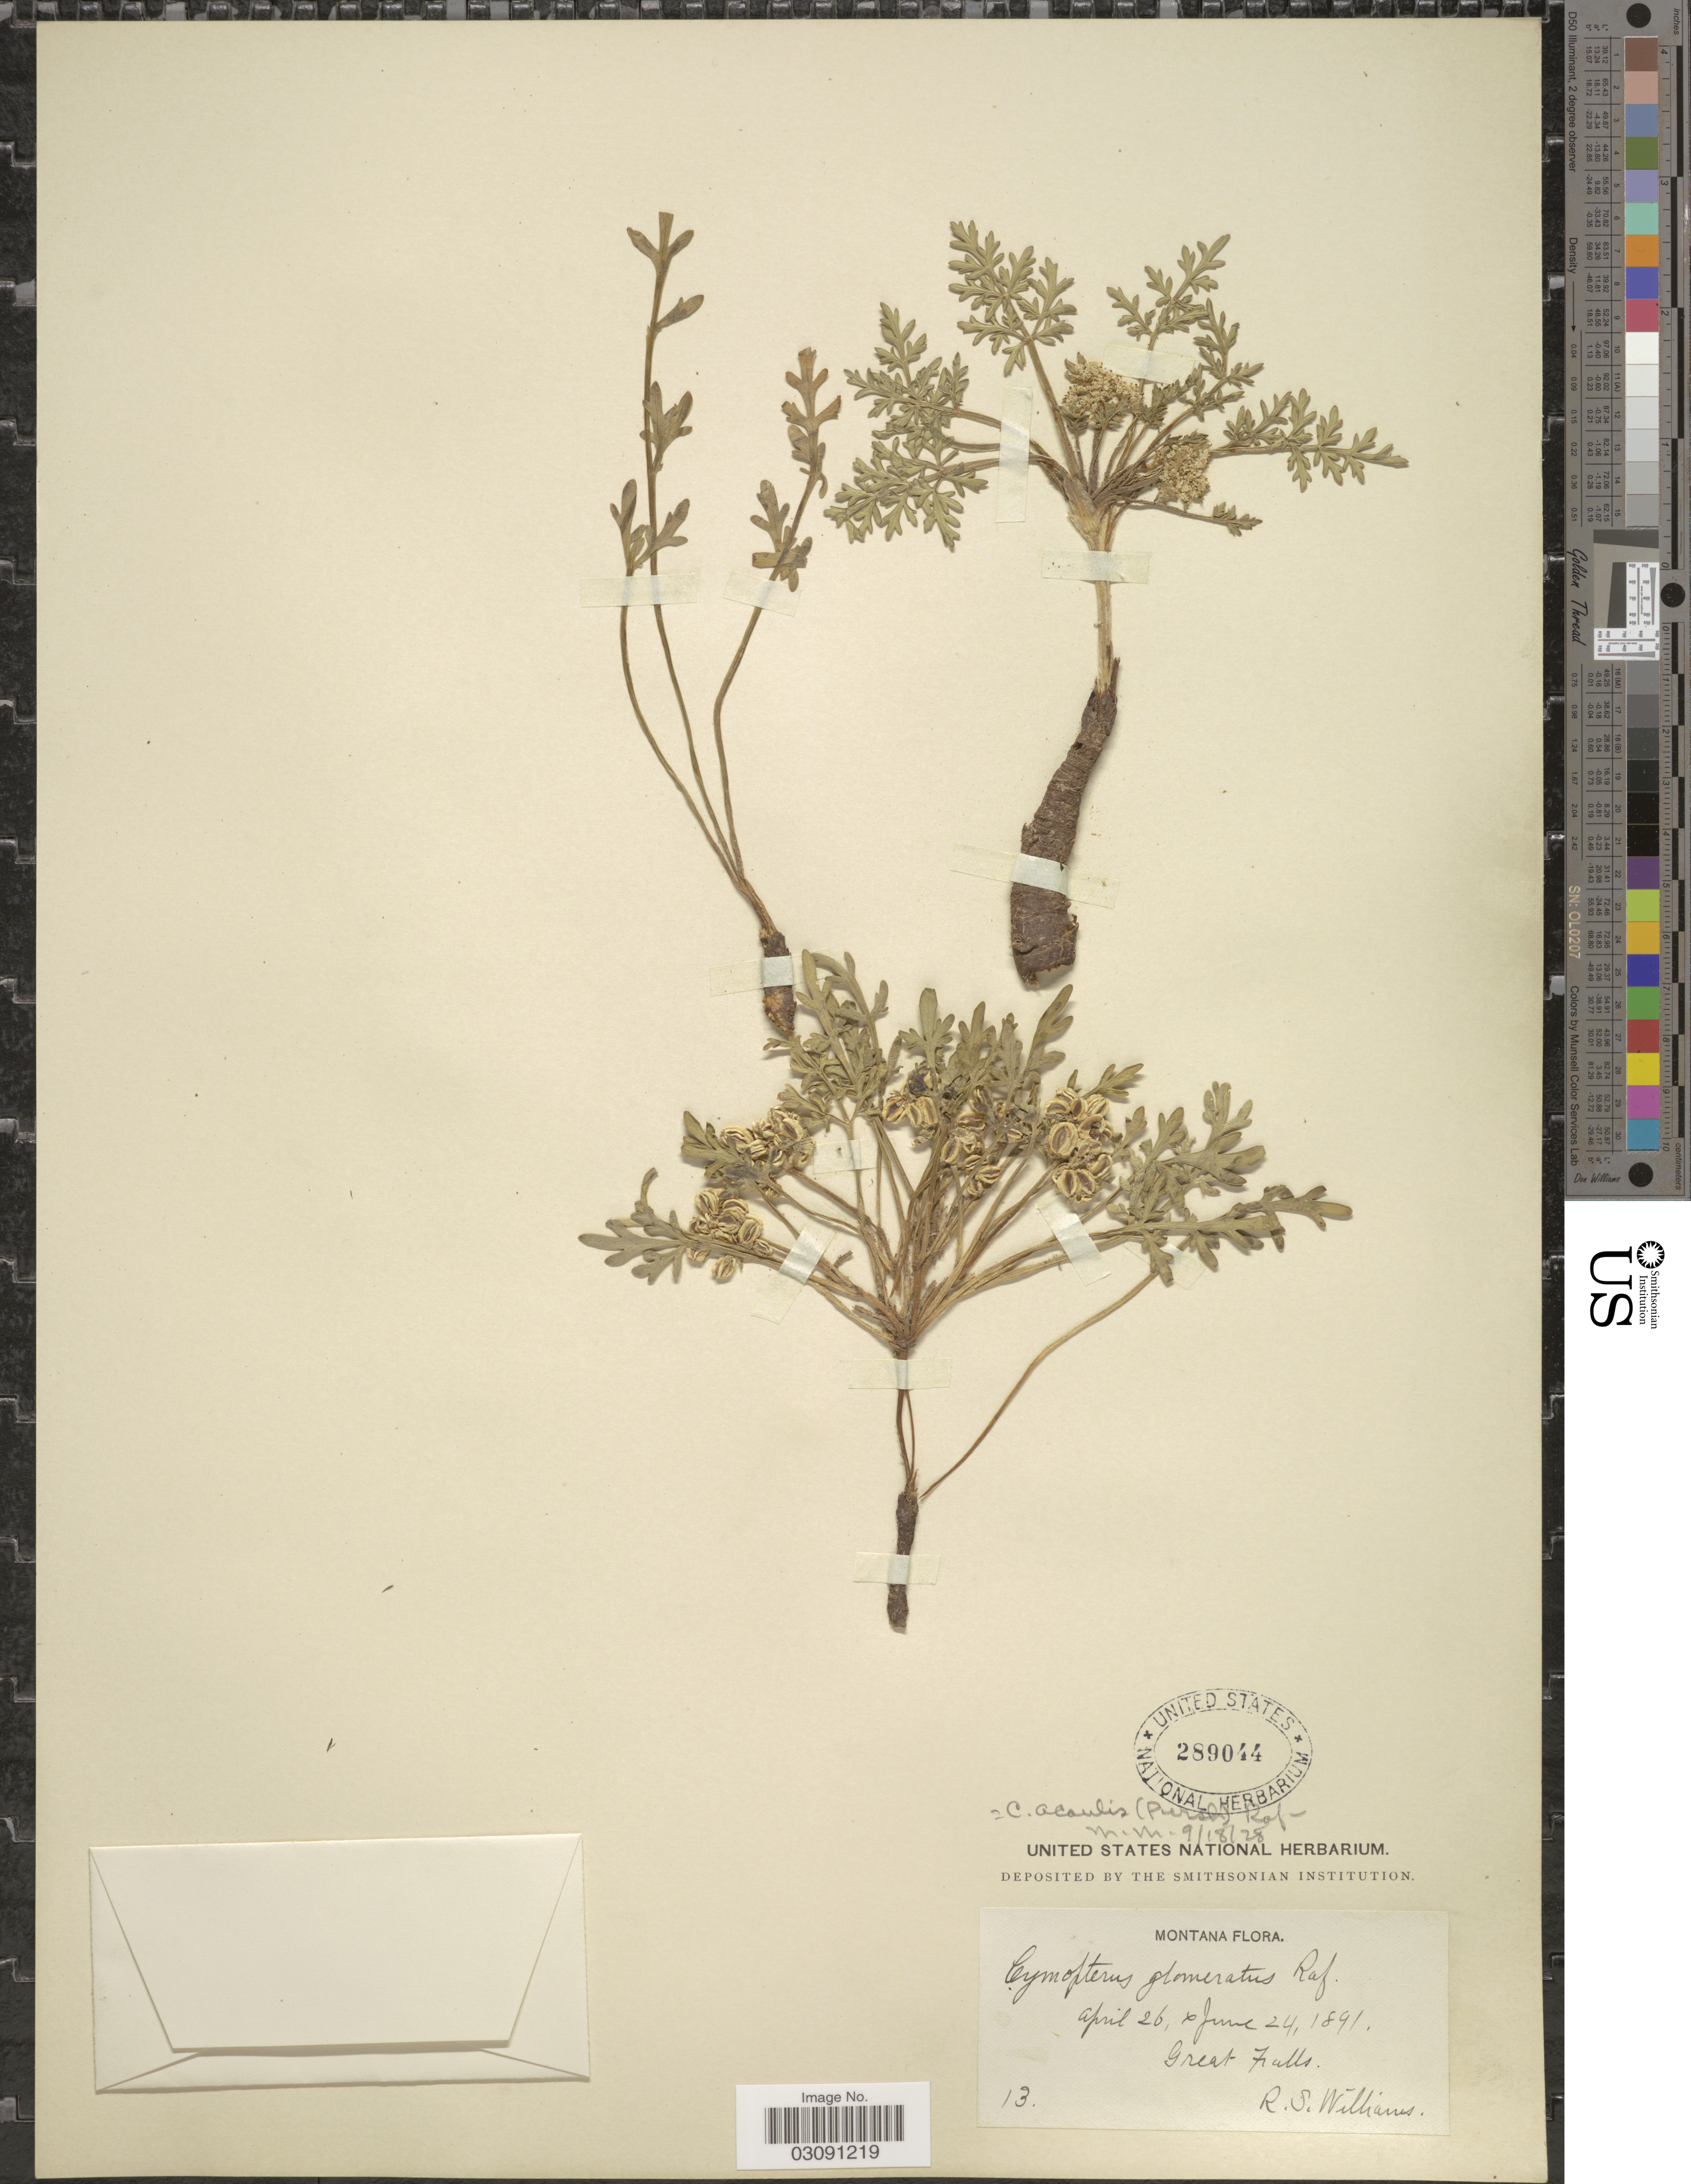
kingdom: Plantae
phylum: Tracheophyta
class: Magnoliopsida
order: Apiales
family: Apiaceae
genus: Cymopterus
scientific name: Cymopterus acaulis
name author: (Pursh) Raf.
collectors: R. S. Williams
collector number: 13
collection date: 1891-04-26/1891-06-24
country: United States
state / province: Montana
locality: Great Falls.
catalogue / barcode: US 289044